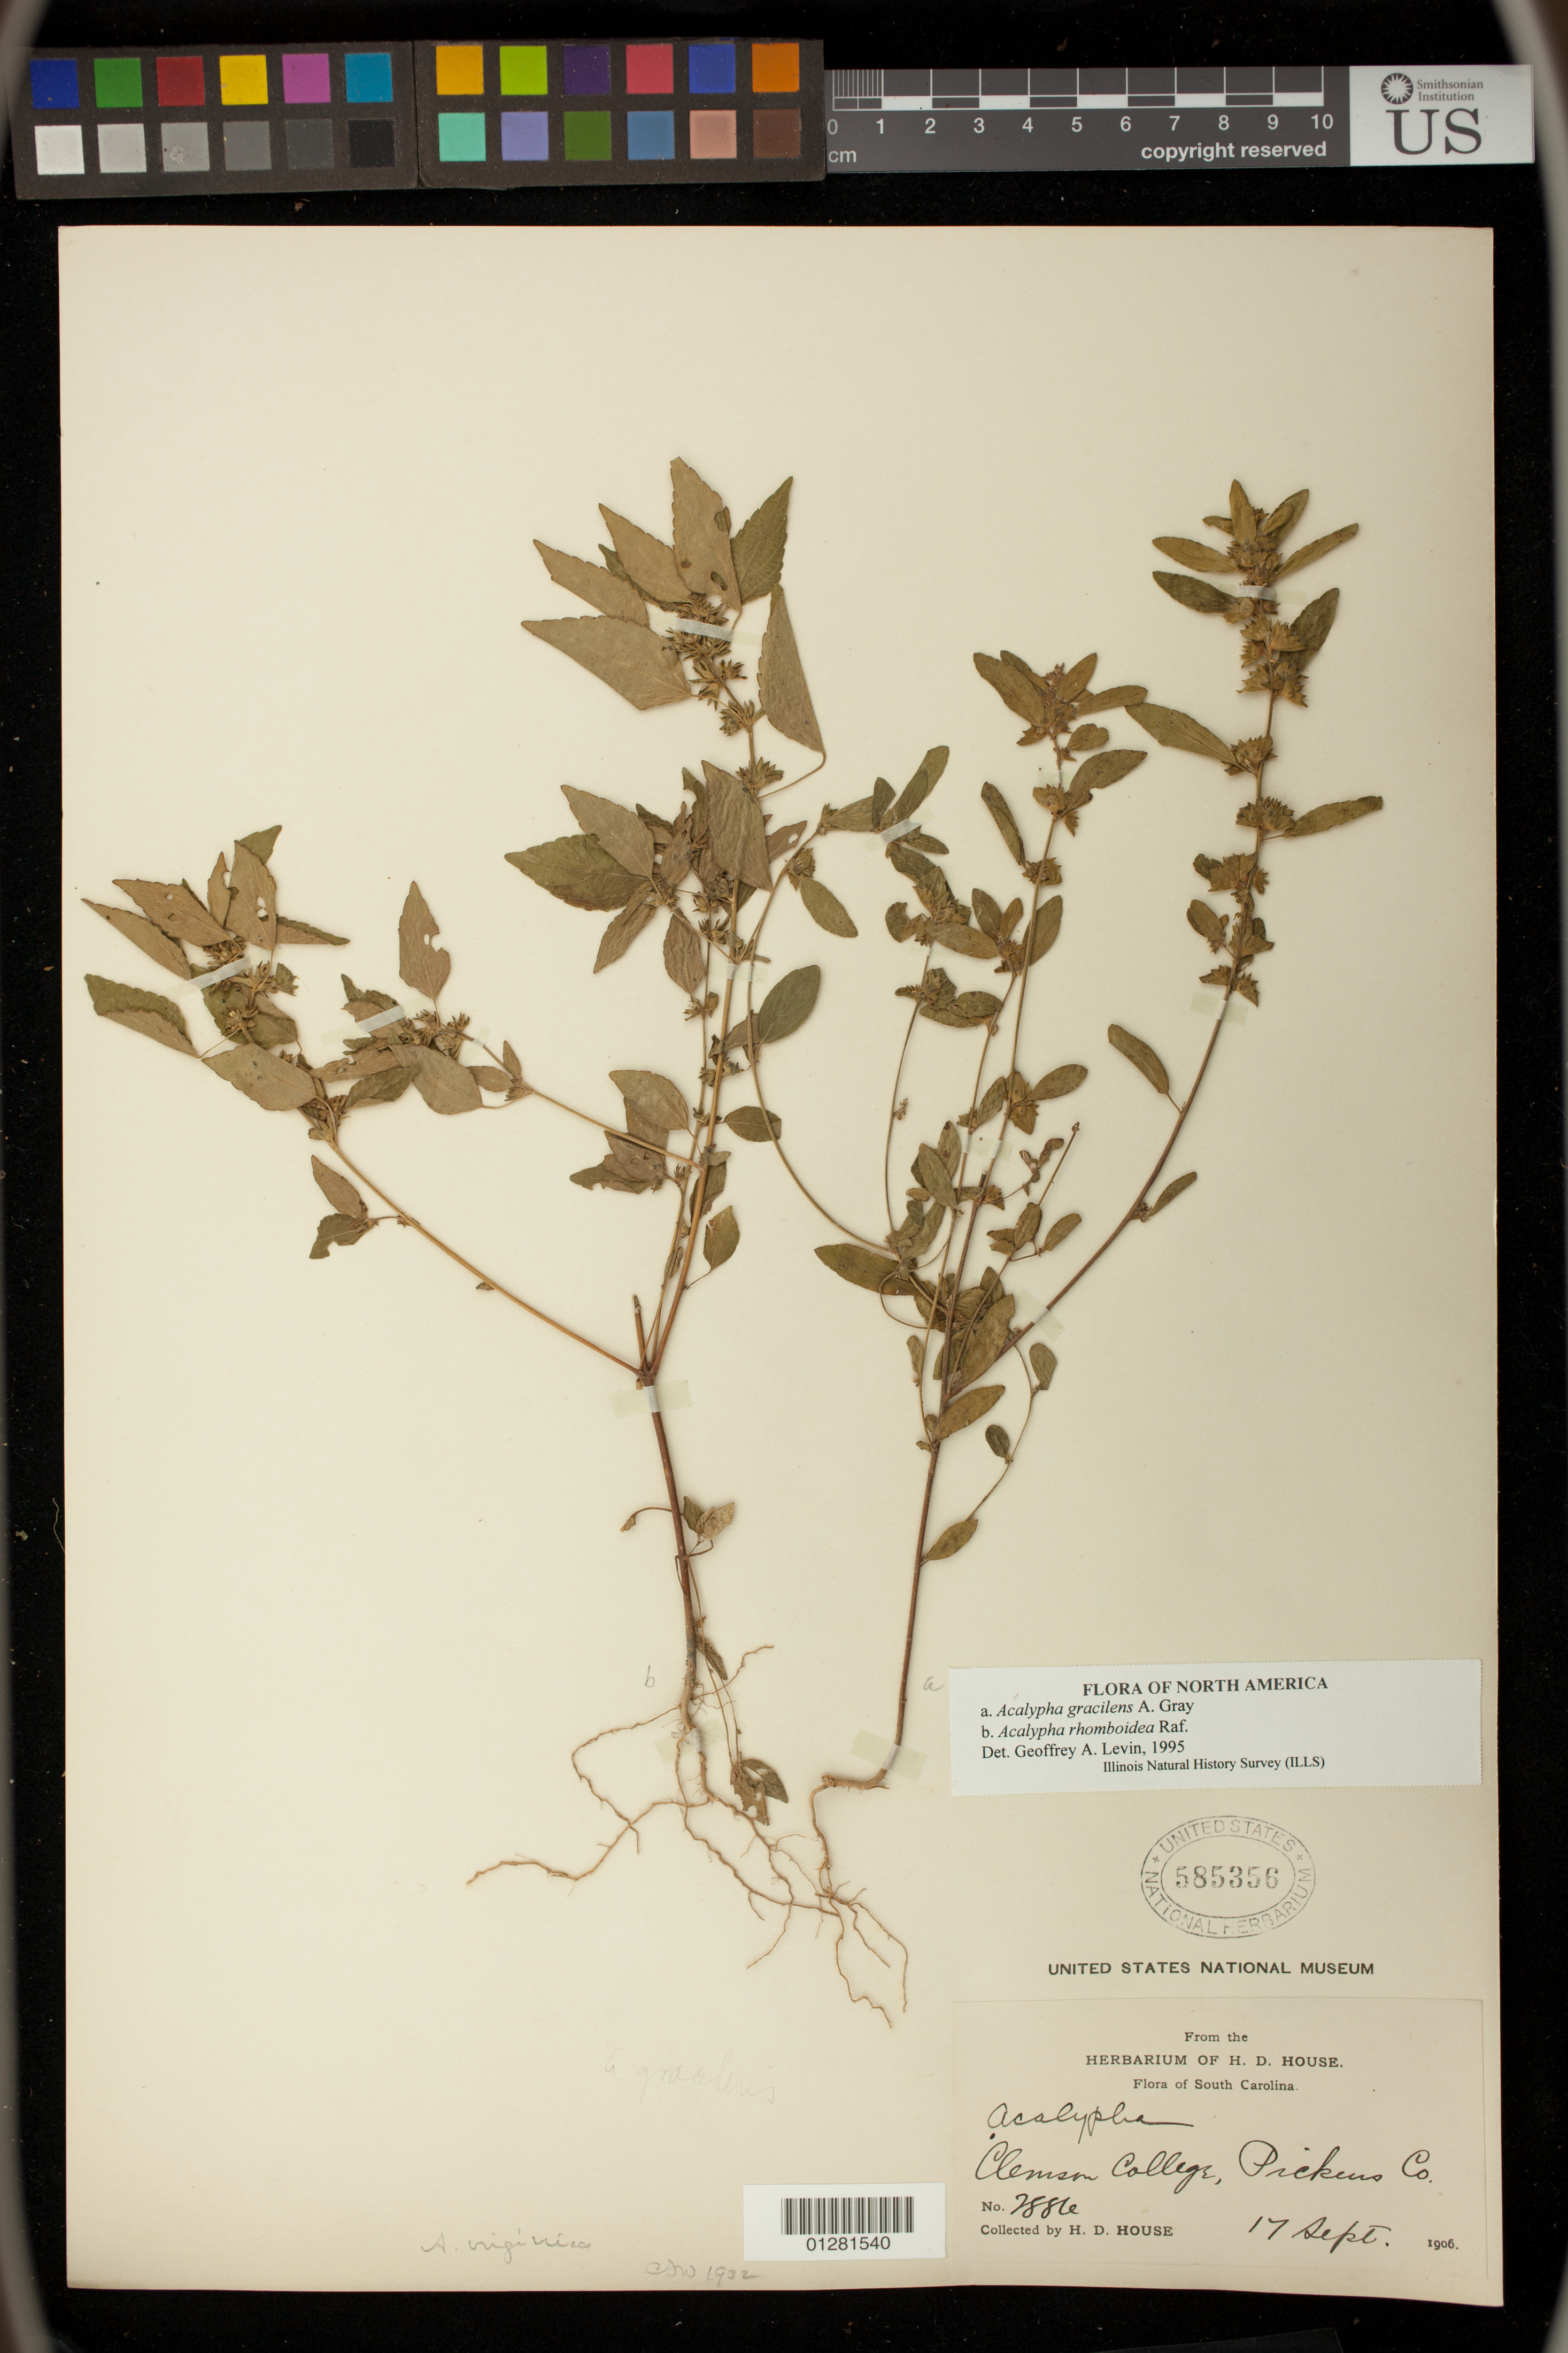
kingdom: Plantae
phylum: Tracheophyta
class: Magnoliopsida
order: Malpighiales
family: Euphorbiaceae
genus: Acalypha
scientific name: Acalypha gracilens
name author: A. Gray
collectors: H. D. House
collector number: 2886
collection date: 1906-09-17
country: United States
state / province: South Carolina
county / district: Pickens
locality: Clemson College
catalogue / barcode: US 585356